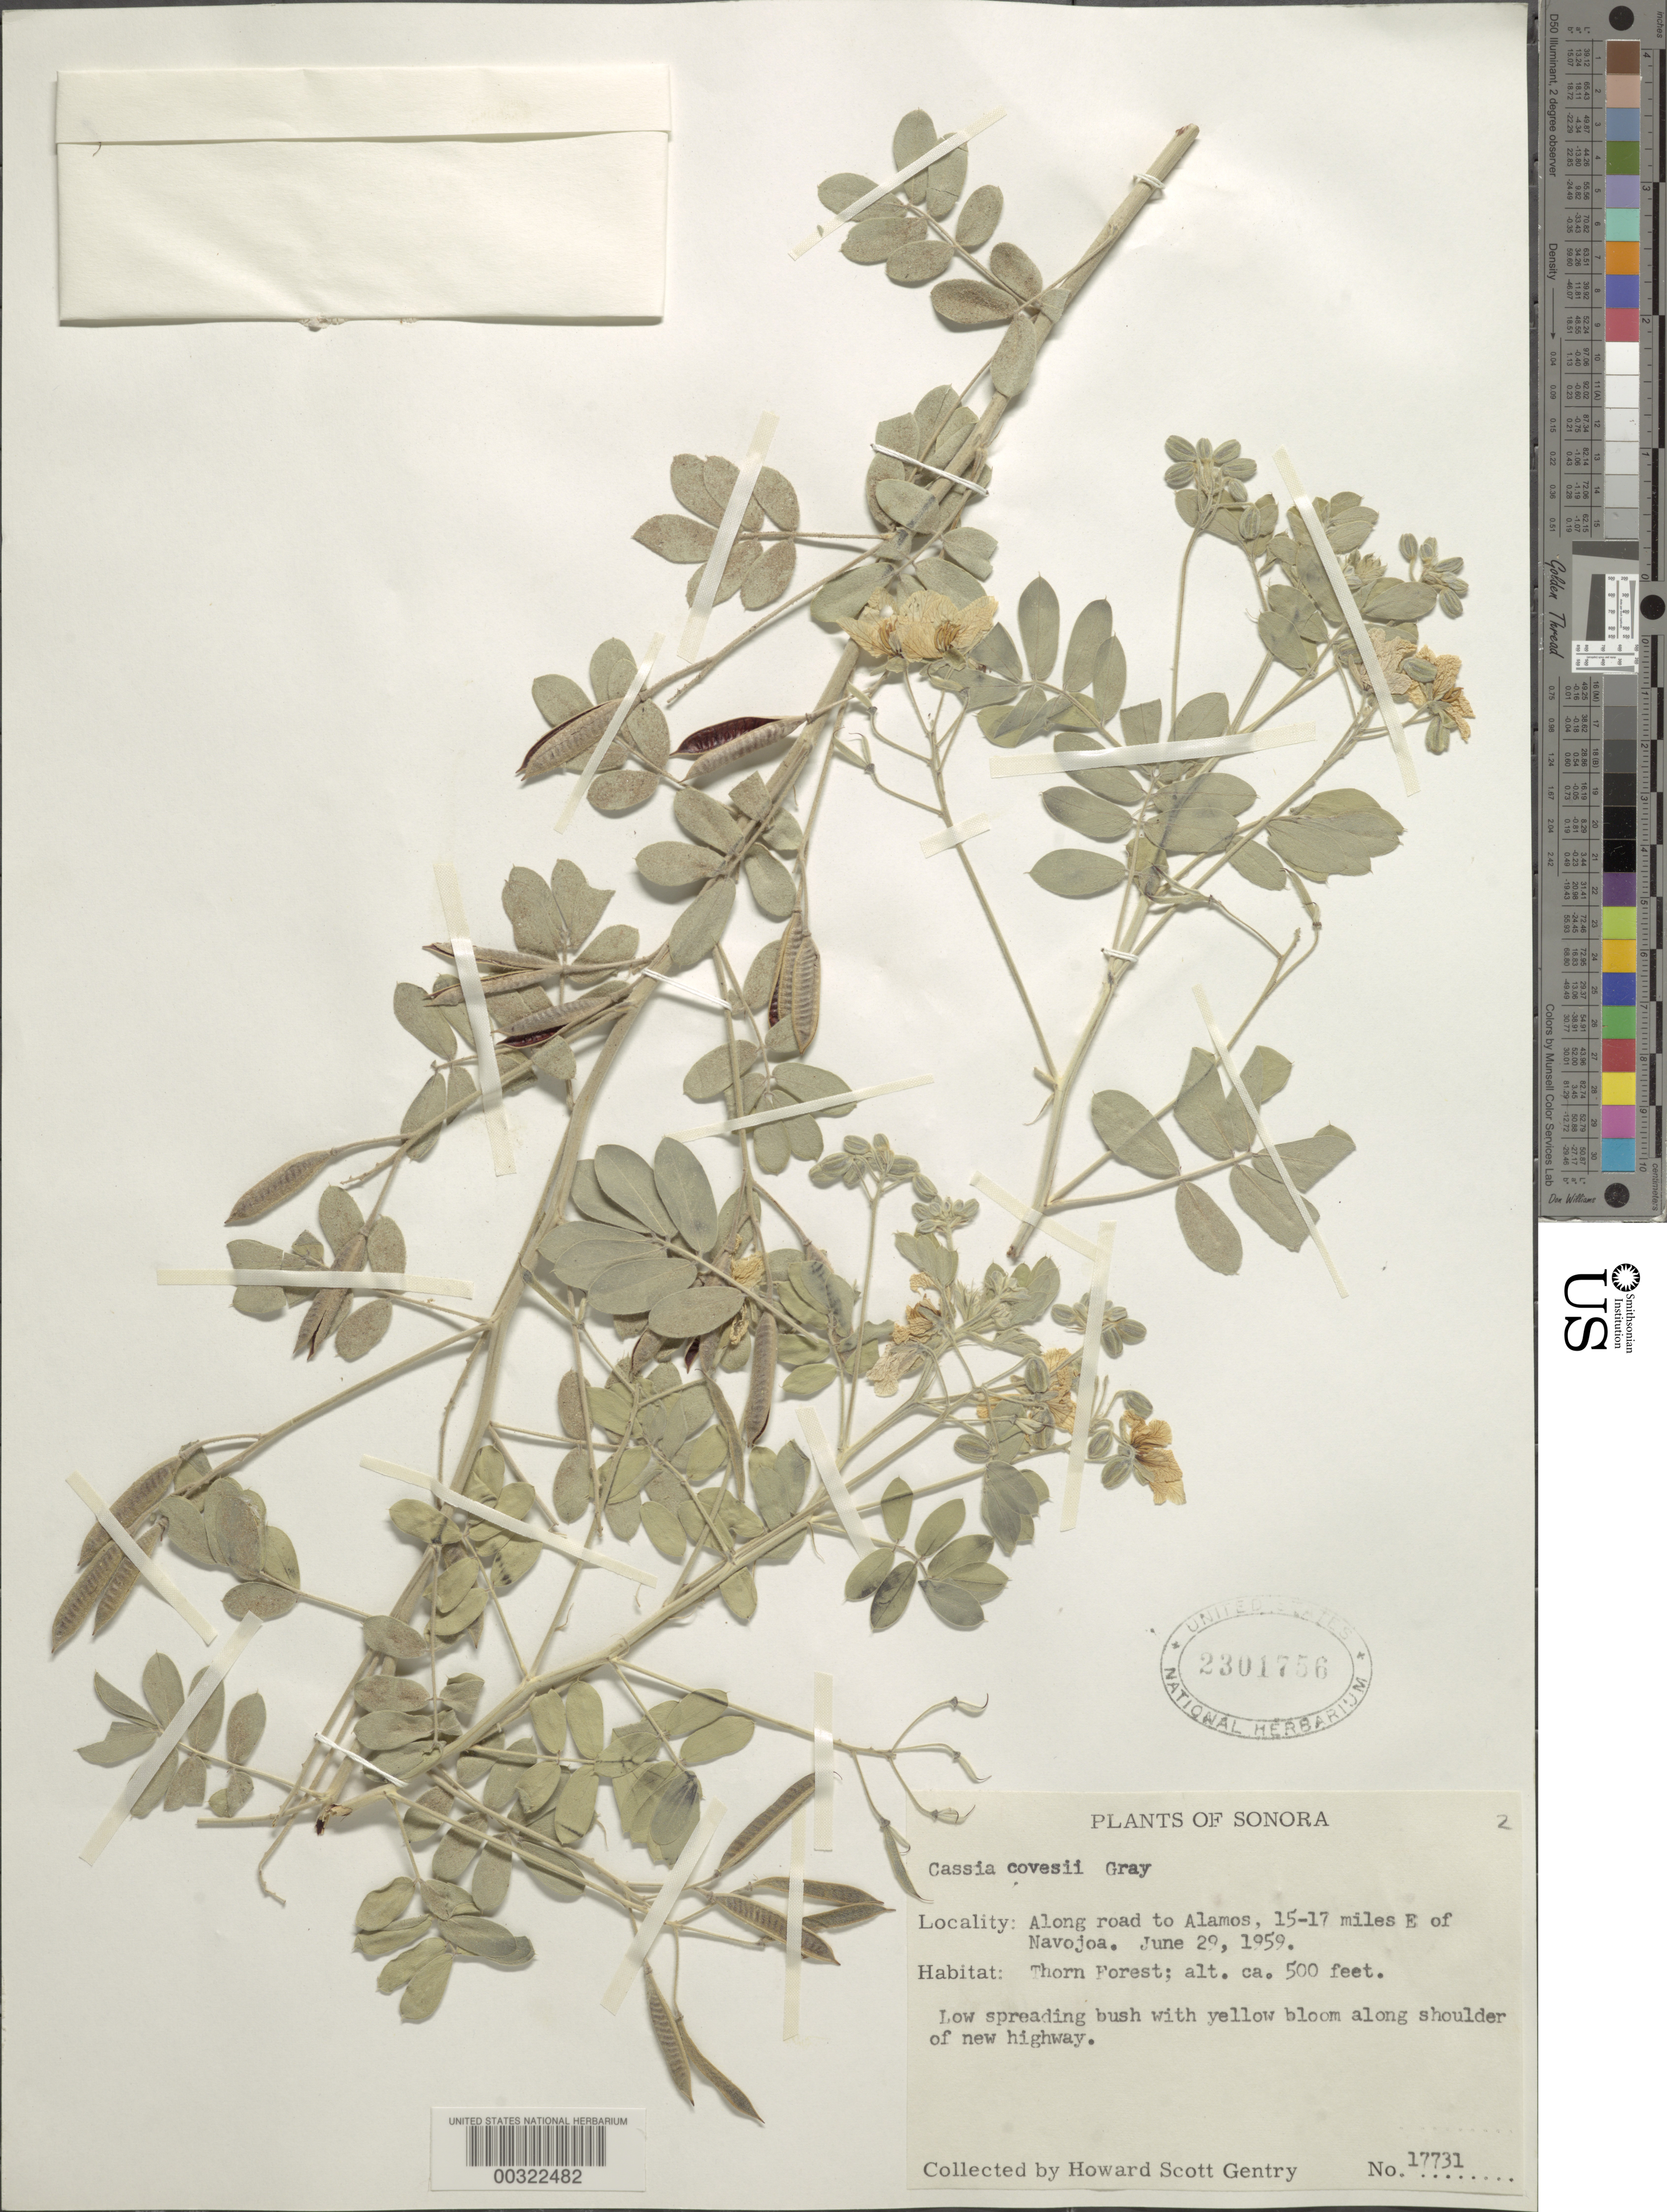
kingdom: Plantae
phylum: Tracheophyta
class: Magnoliopsida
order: Fabales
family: Fabaceae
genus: Senna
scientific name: Senna covesii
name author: (A. Gray) H.S. Irwin & Barneby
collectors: H. S. Gentry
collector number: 17731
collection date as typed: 29 Jun 1959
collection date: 1959-06-29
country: Mexico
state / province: Sonora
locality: Along road to Alamos, 15-17 mi E of Navojoa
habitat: Thorn forest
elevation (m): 152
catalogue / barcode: US 2301756